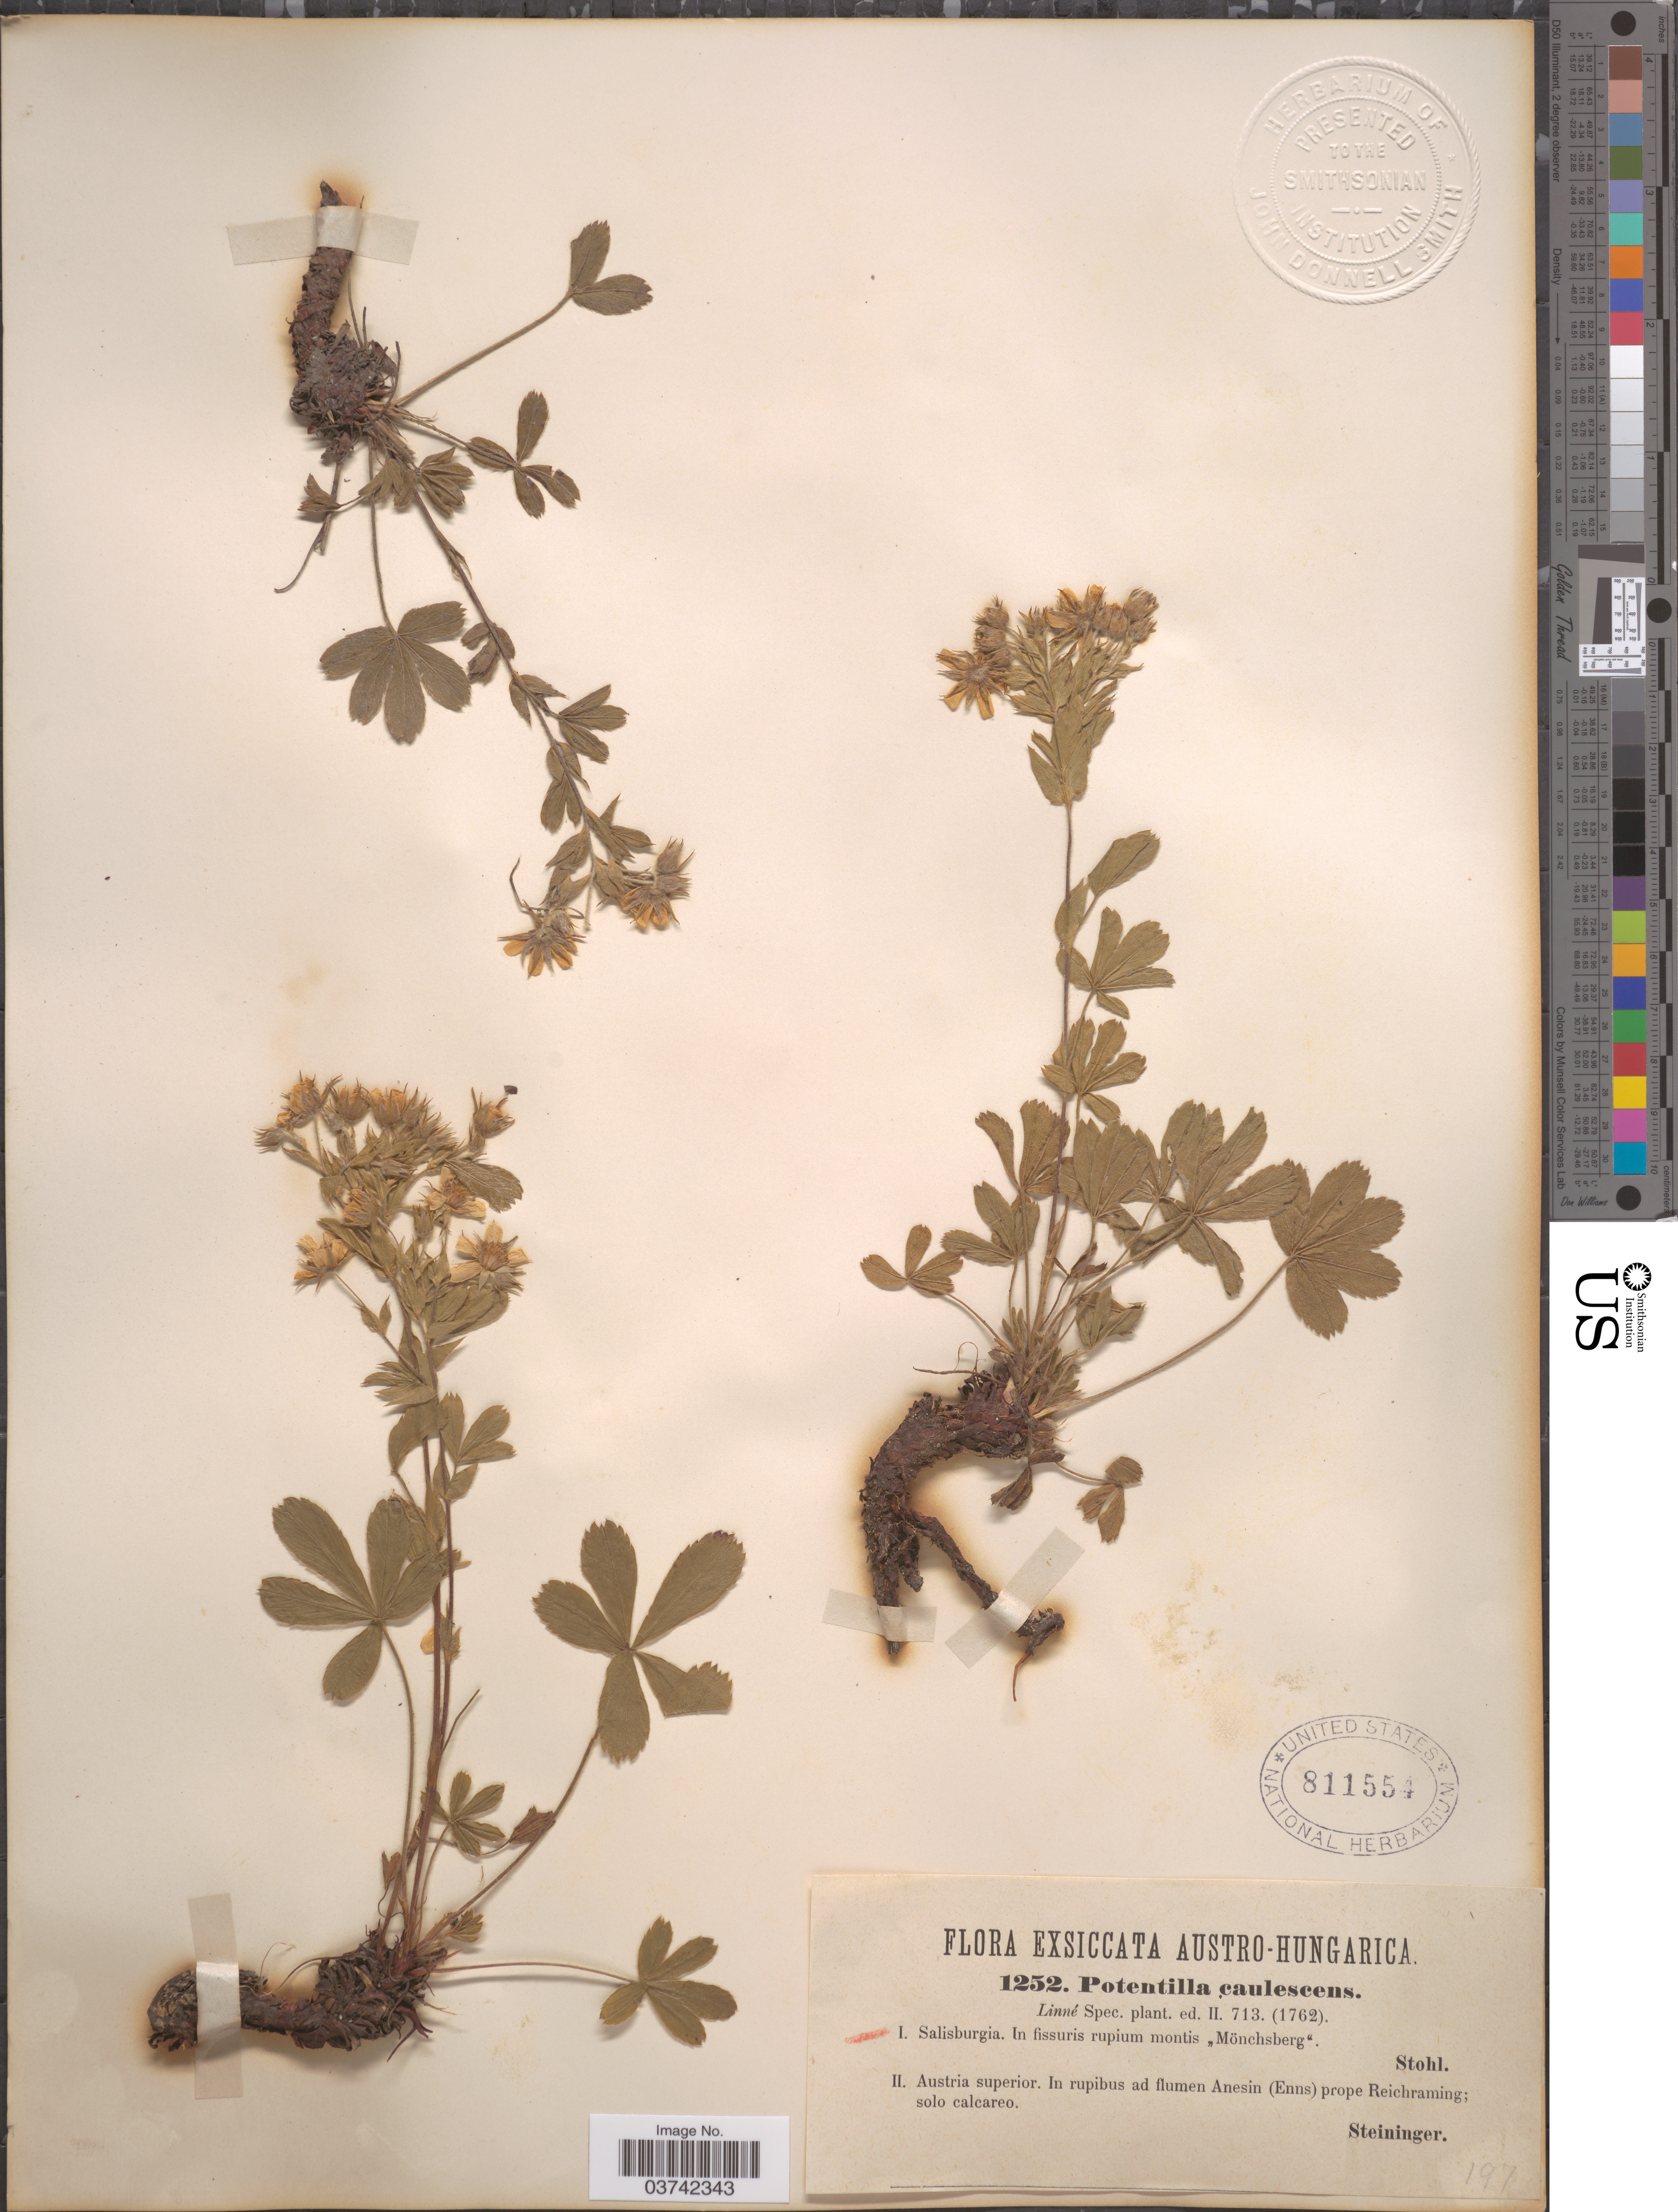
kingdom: Plantae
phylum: Tracheophyta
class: Magnoliopsida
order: Rosales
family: Rosaceae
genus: Potentilla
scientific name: Potentilla caulescens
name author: L.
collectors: Stohl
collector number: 1252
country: Austria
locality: Austro-Hungarica. Salisburgia. In fissuris rupium montis "Mönchsberg".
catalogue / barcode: US 811554